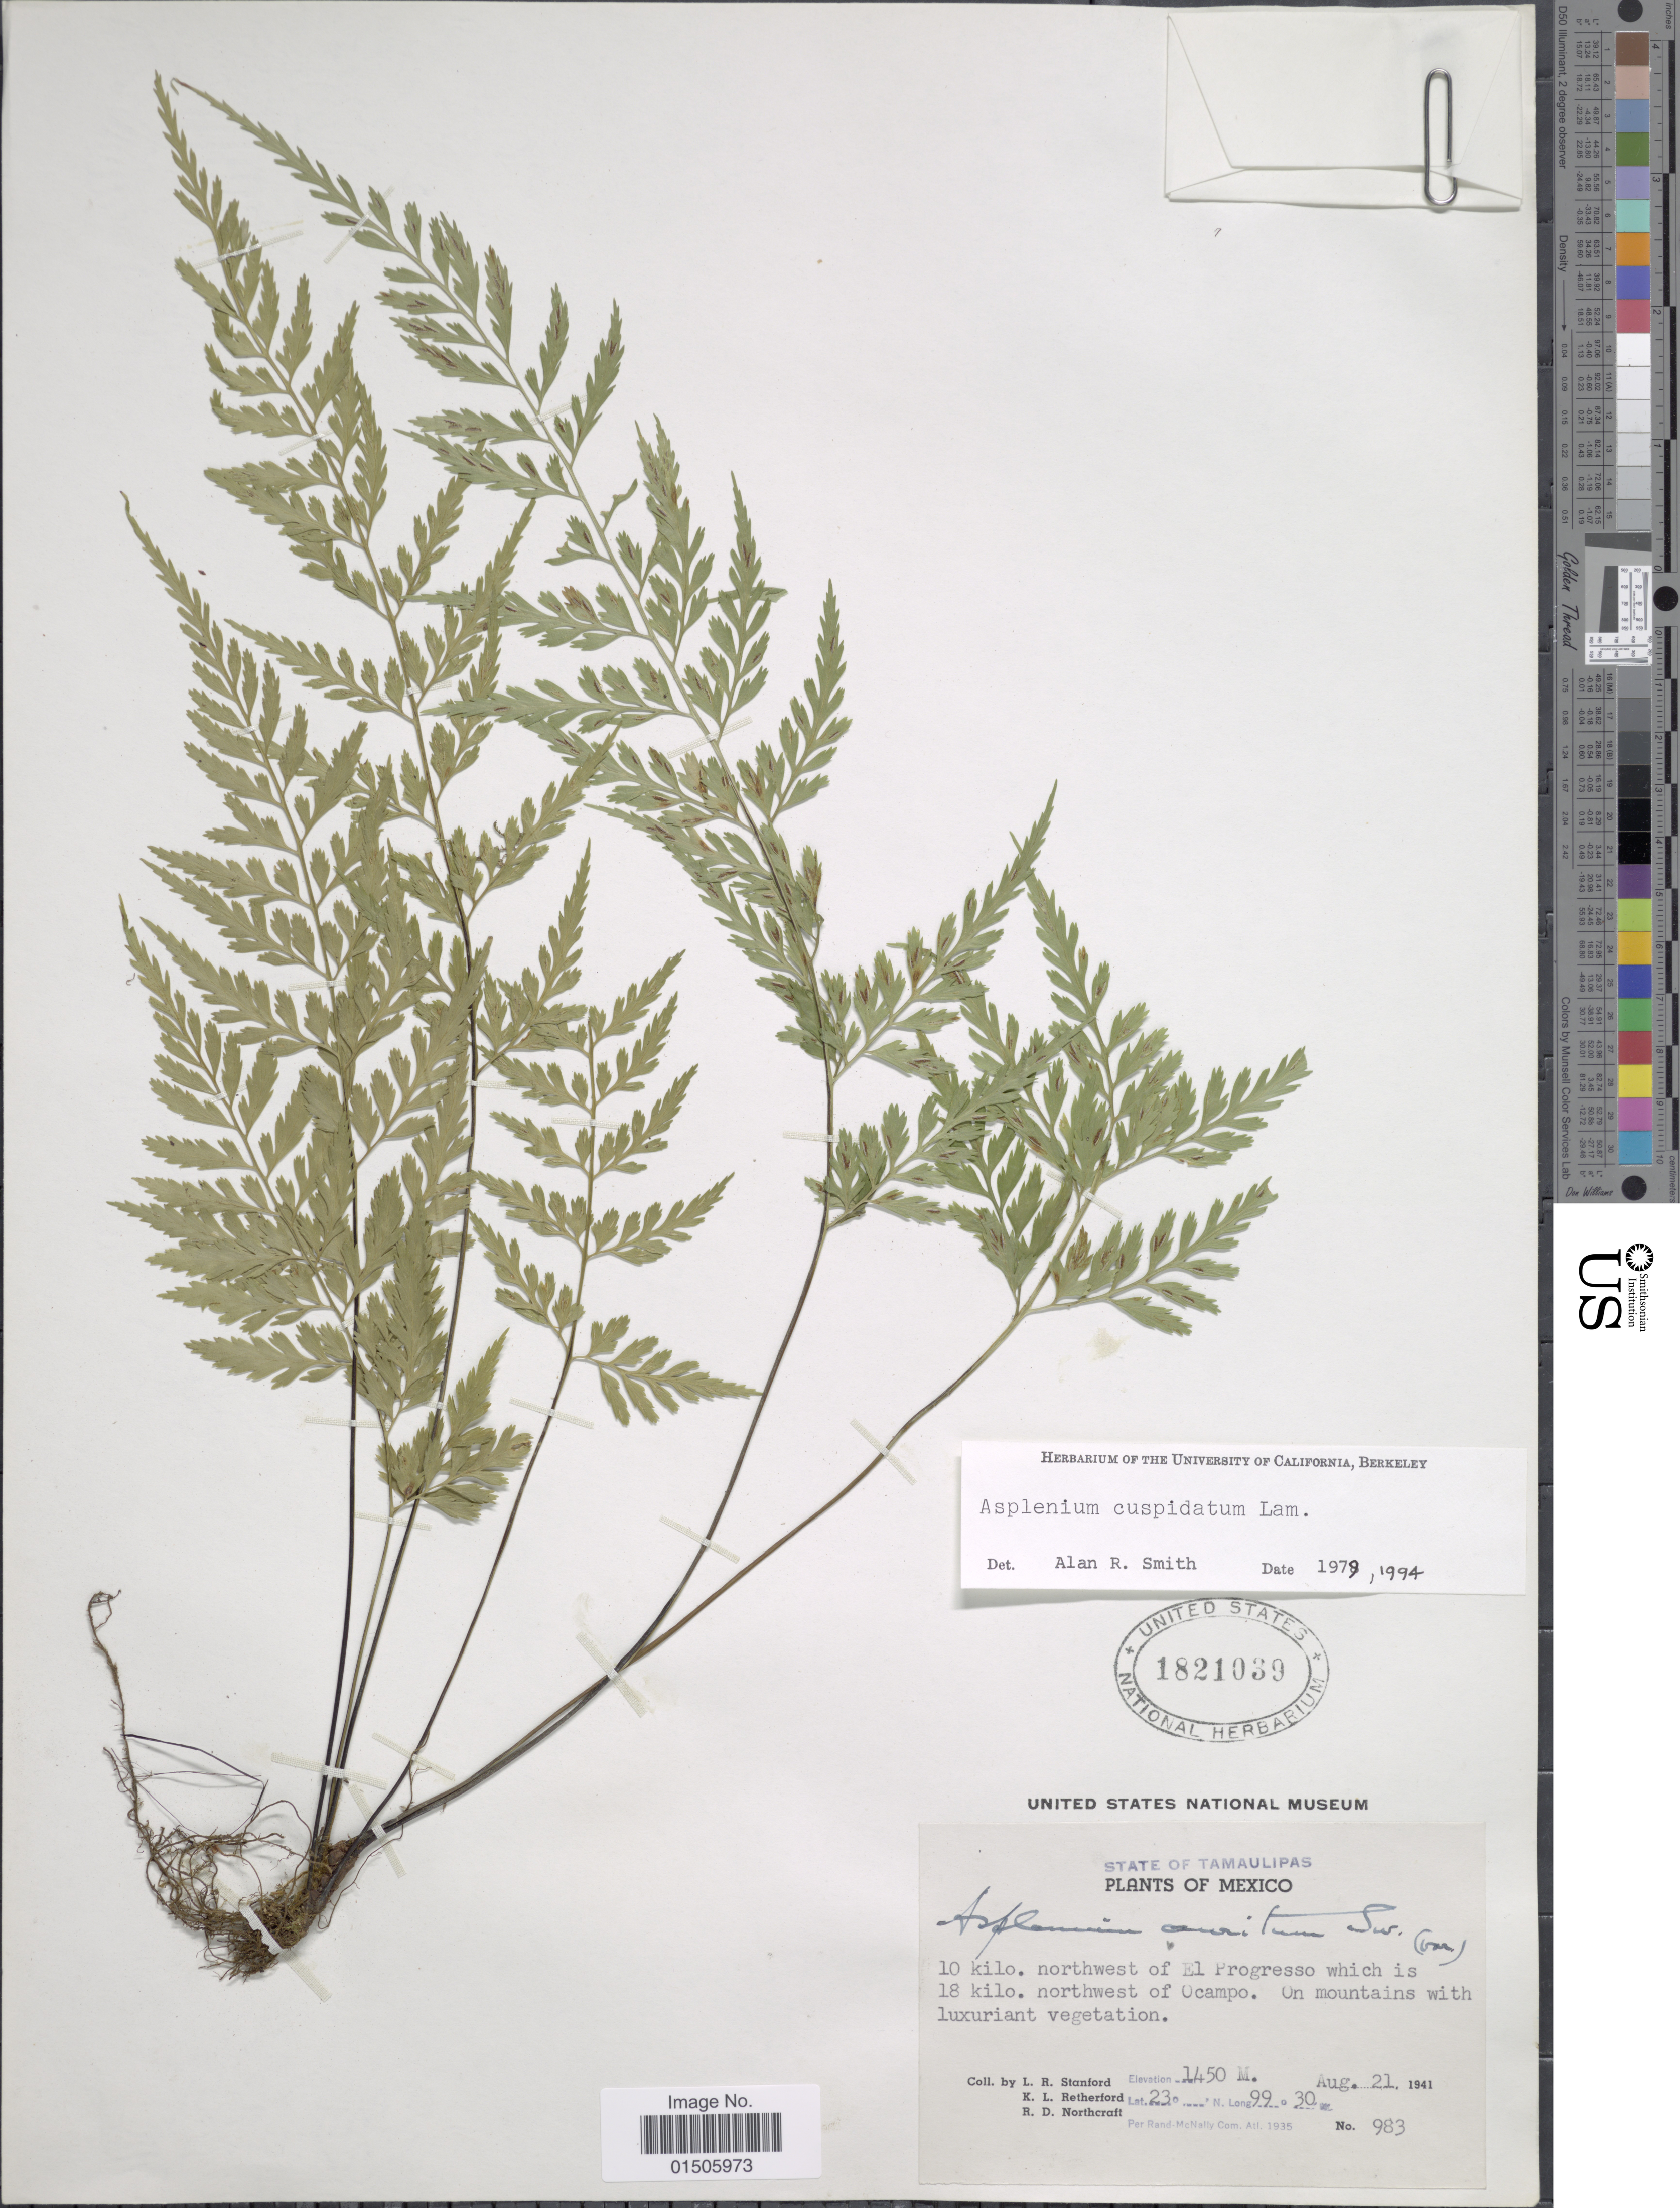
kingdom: Plantae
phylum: Tracheophyta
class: Polypodiopsida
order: Polypodiales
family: Aspleniaceae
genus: Asplenium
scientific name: Asplenium cuspidatum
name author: Lam.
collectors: L. R. Stanford, K. Retherford & R. Northcraft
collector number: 983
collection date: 1941-08-21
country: Mexico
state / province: Tamaulipas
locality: State of Tamaulipas. 10 kilo. northwest of El Progresso which is 18 kilo. northwest of Ocampo.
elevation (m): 1450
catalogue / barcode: US 1821039